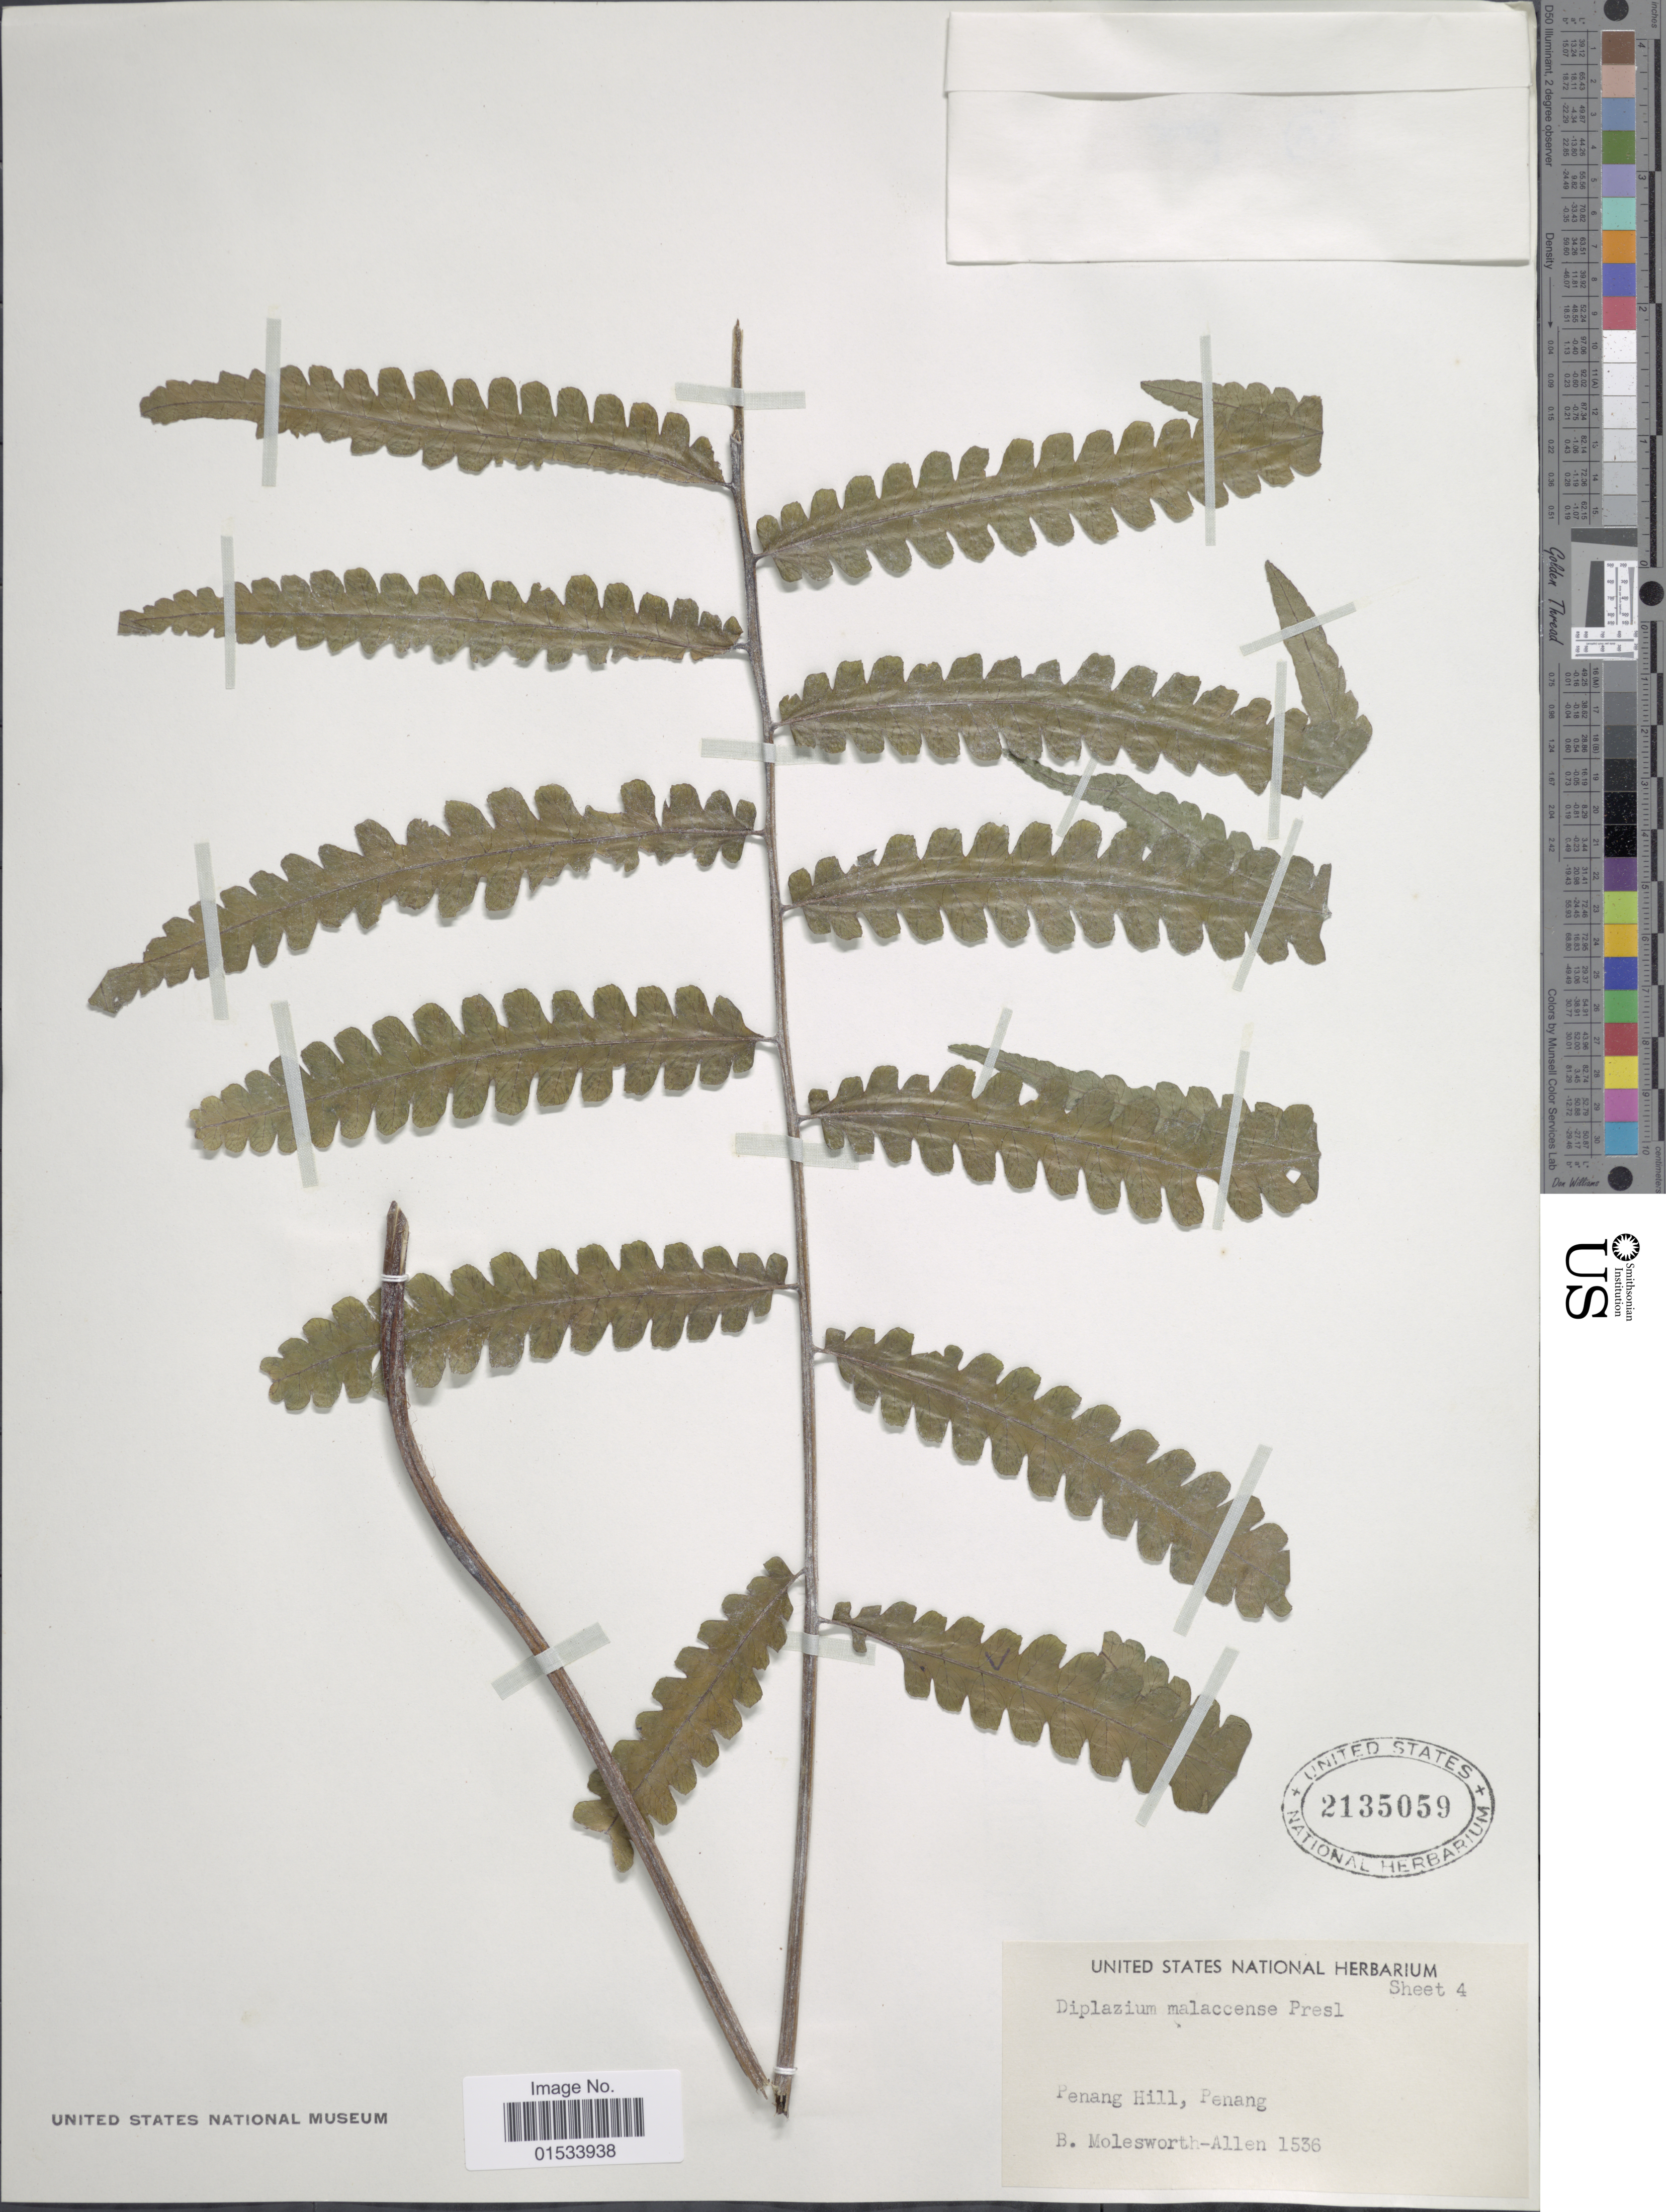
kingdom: Plantae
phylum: Tracheophyta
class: Polypodiopsida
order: Polypodiales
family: Athyriaceae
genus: Diplazium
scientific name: Diplazium malaccense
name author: C. Presl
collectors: B. E. G. Molesworth-Allen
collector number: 1536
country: Malaysia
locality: Penang Hill, Penang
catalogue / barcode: US 2135059